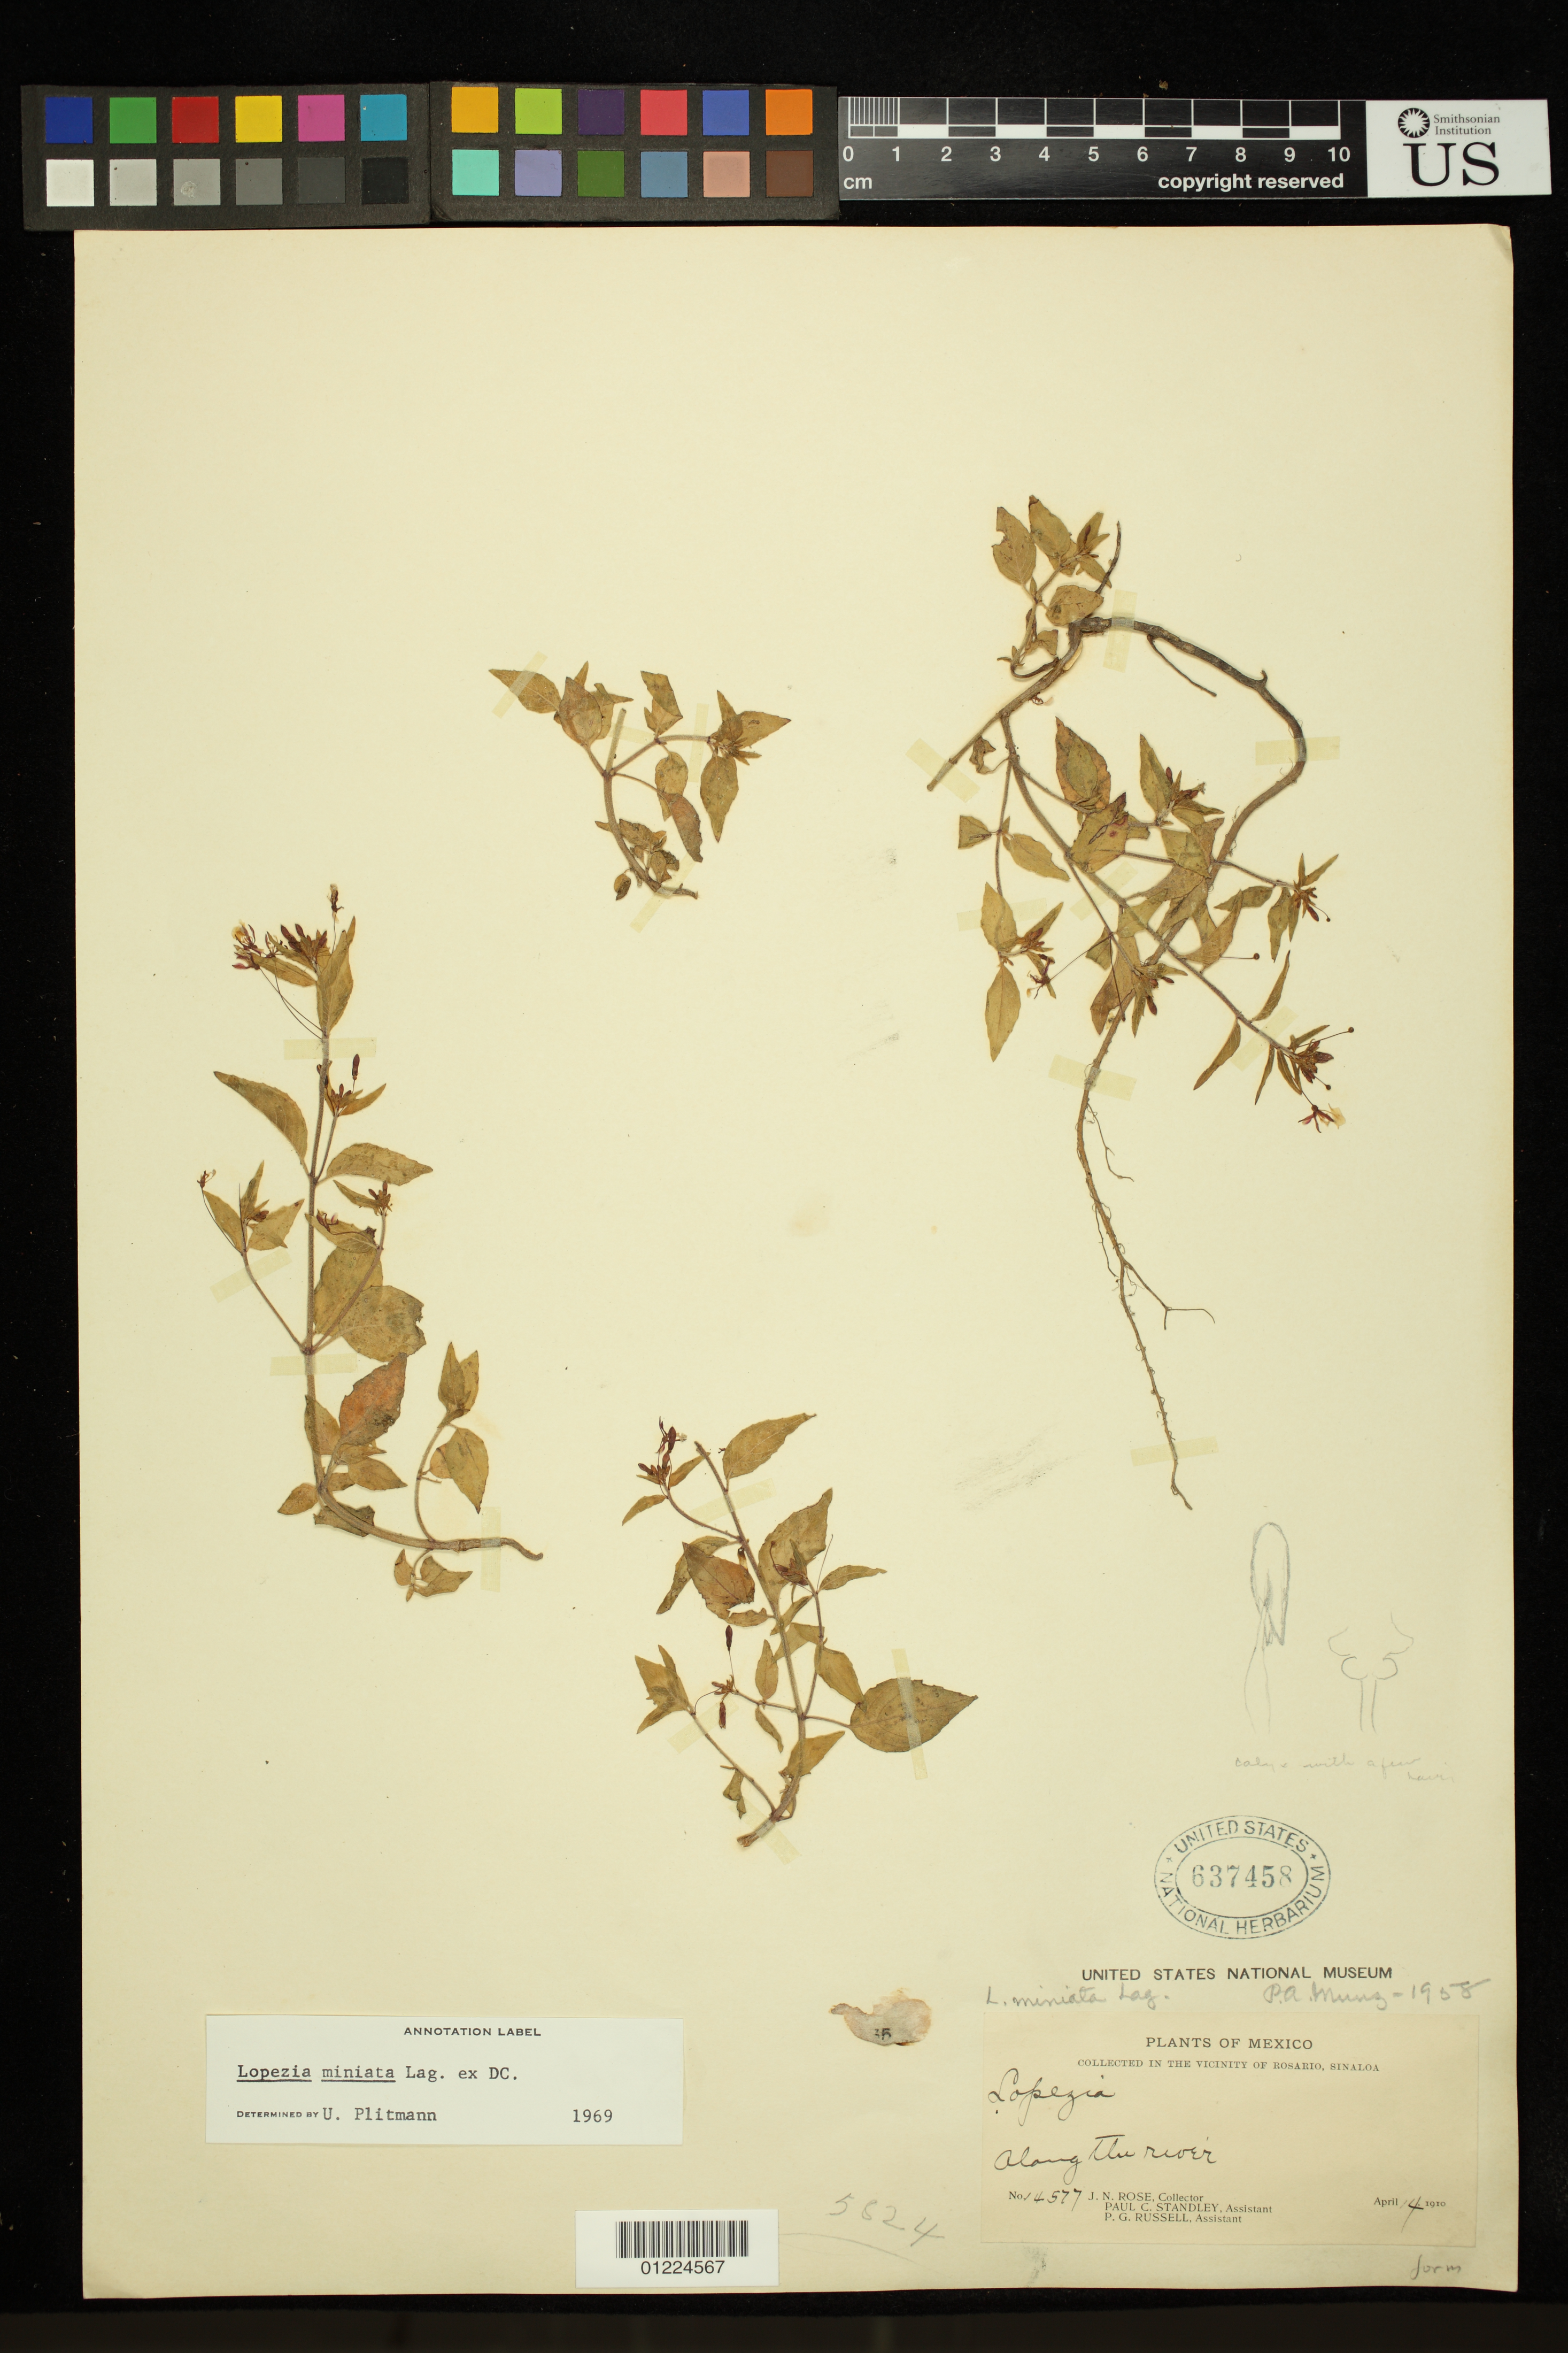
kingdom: Plantae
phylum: Tracheophyta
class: Magnoliopsida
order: Myrtales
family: Onagraceae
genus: Lopezia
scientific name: Lopezia miniata subsp. miniata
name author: Lag. ex DC.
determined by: Wagner, W. L., (BOT), Smithsonian Institution - National Museum of Natural History (UNITED STATES)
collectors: J. N. Rose, P. C. Standley & P. G. Russell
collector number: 14577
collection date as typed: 14 Apr 1910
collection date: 1910-04-14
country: Mexico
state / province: Sinaloa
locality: Vicinity of Rosario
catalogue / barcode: US 637458